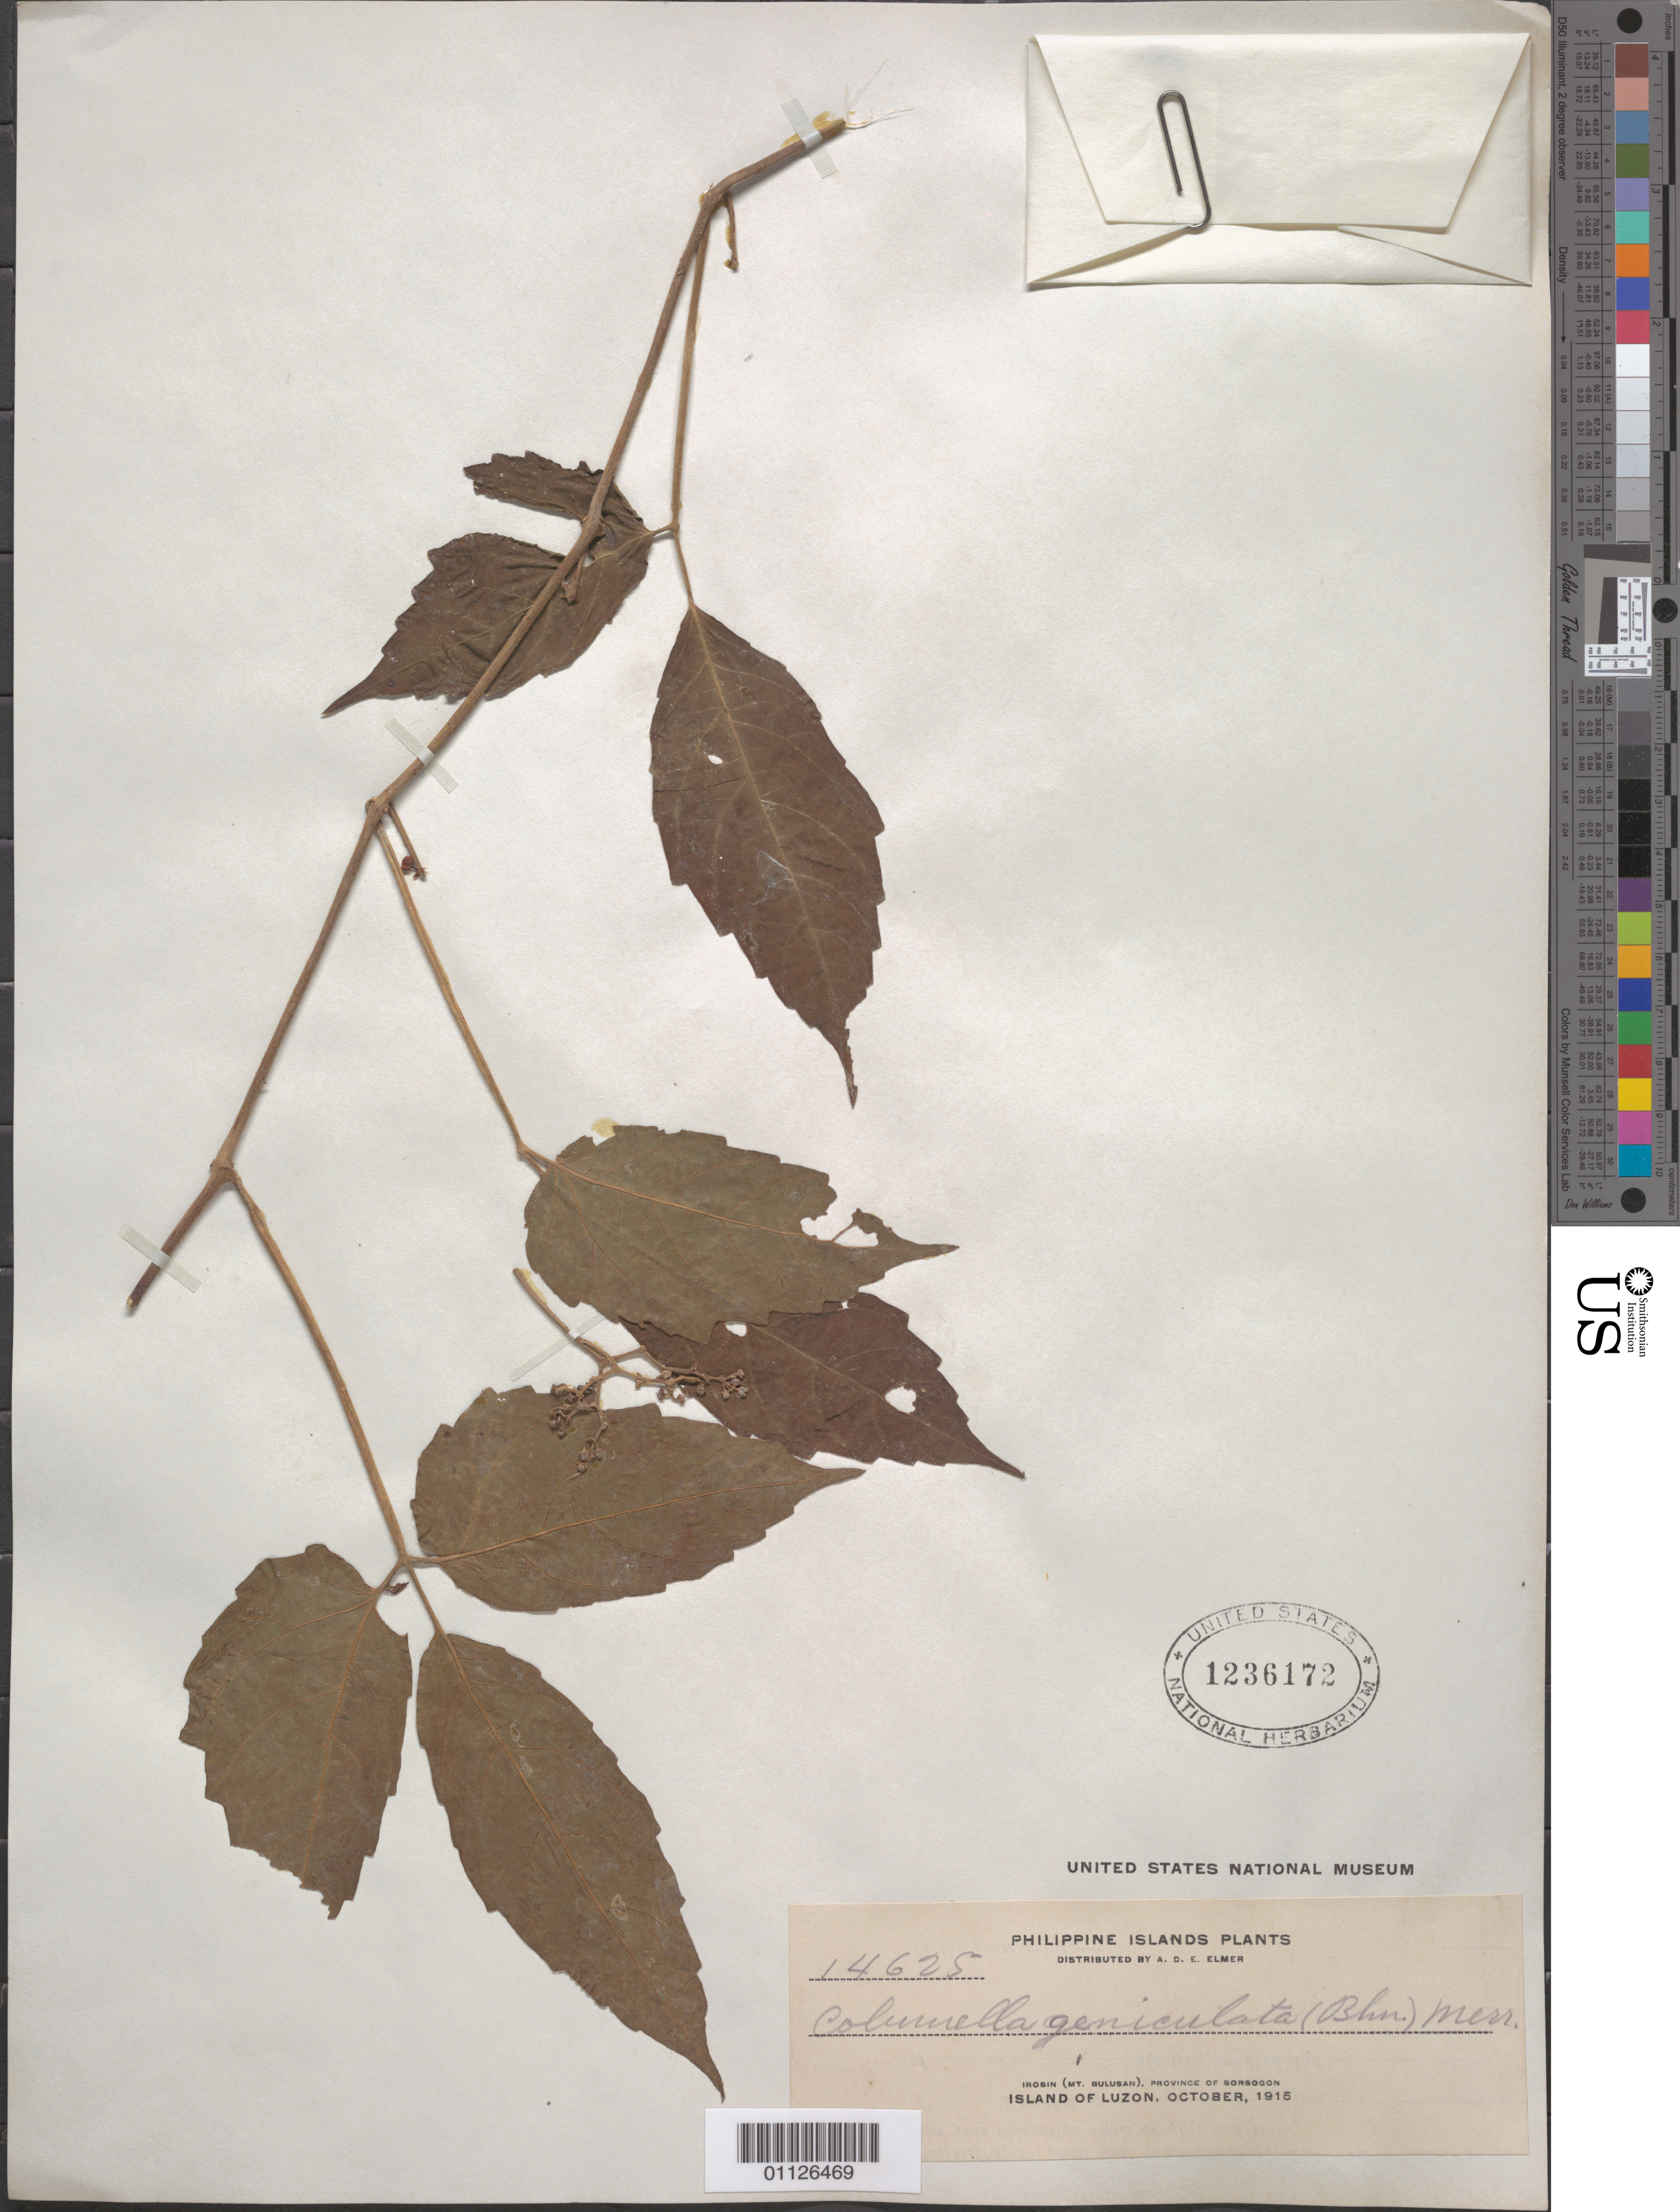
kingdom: Plantae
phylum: Tracheophyta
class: Magnoliopsida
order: Vitales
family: Vitaceae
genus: Cayratia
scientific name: Cayratia geniculata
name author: (Blume) Gagnep.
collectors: A. D. E. Elmer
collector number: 14625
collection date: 1915-10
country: Philippines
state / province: Bicol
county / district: Sorsogon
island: Luzon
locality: Irosin (Mt Bulusan). Island of Luzon.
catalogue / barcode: US 1236172